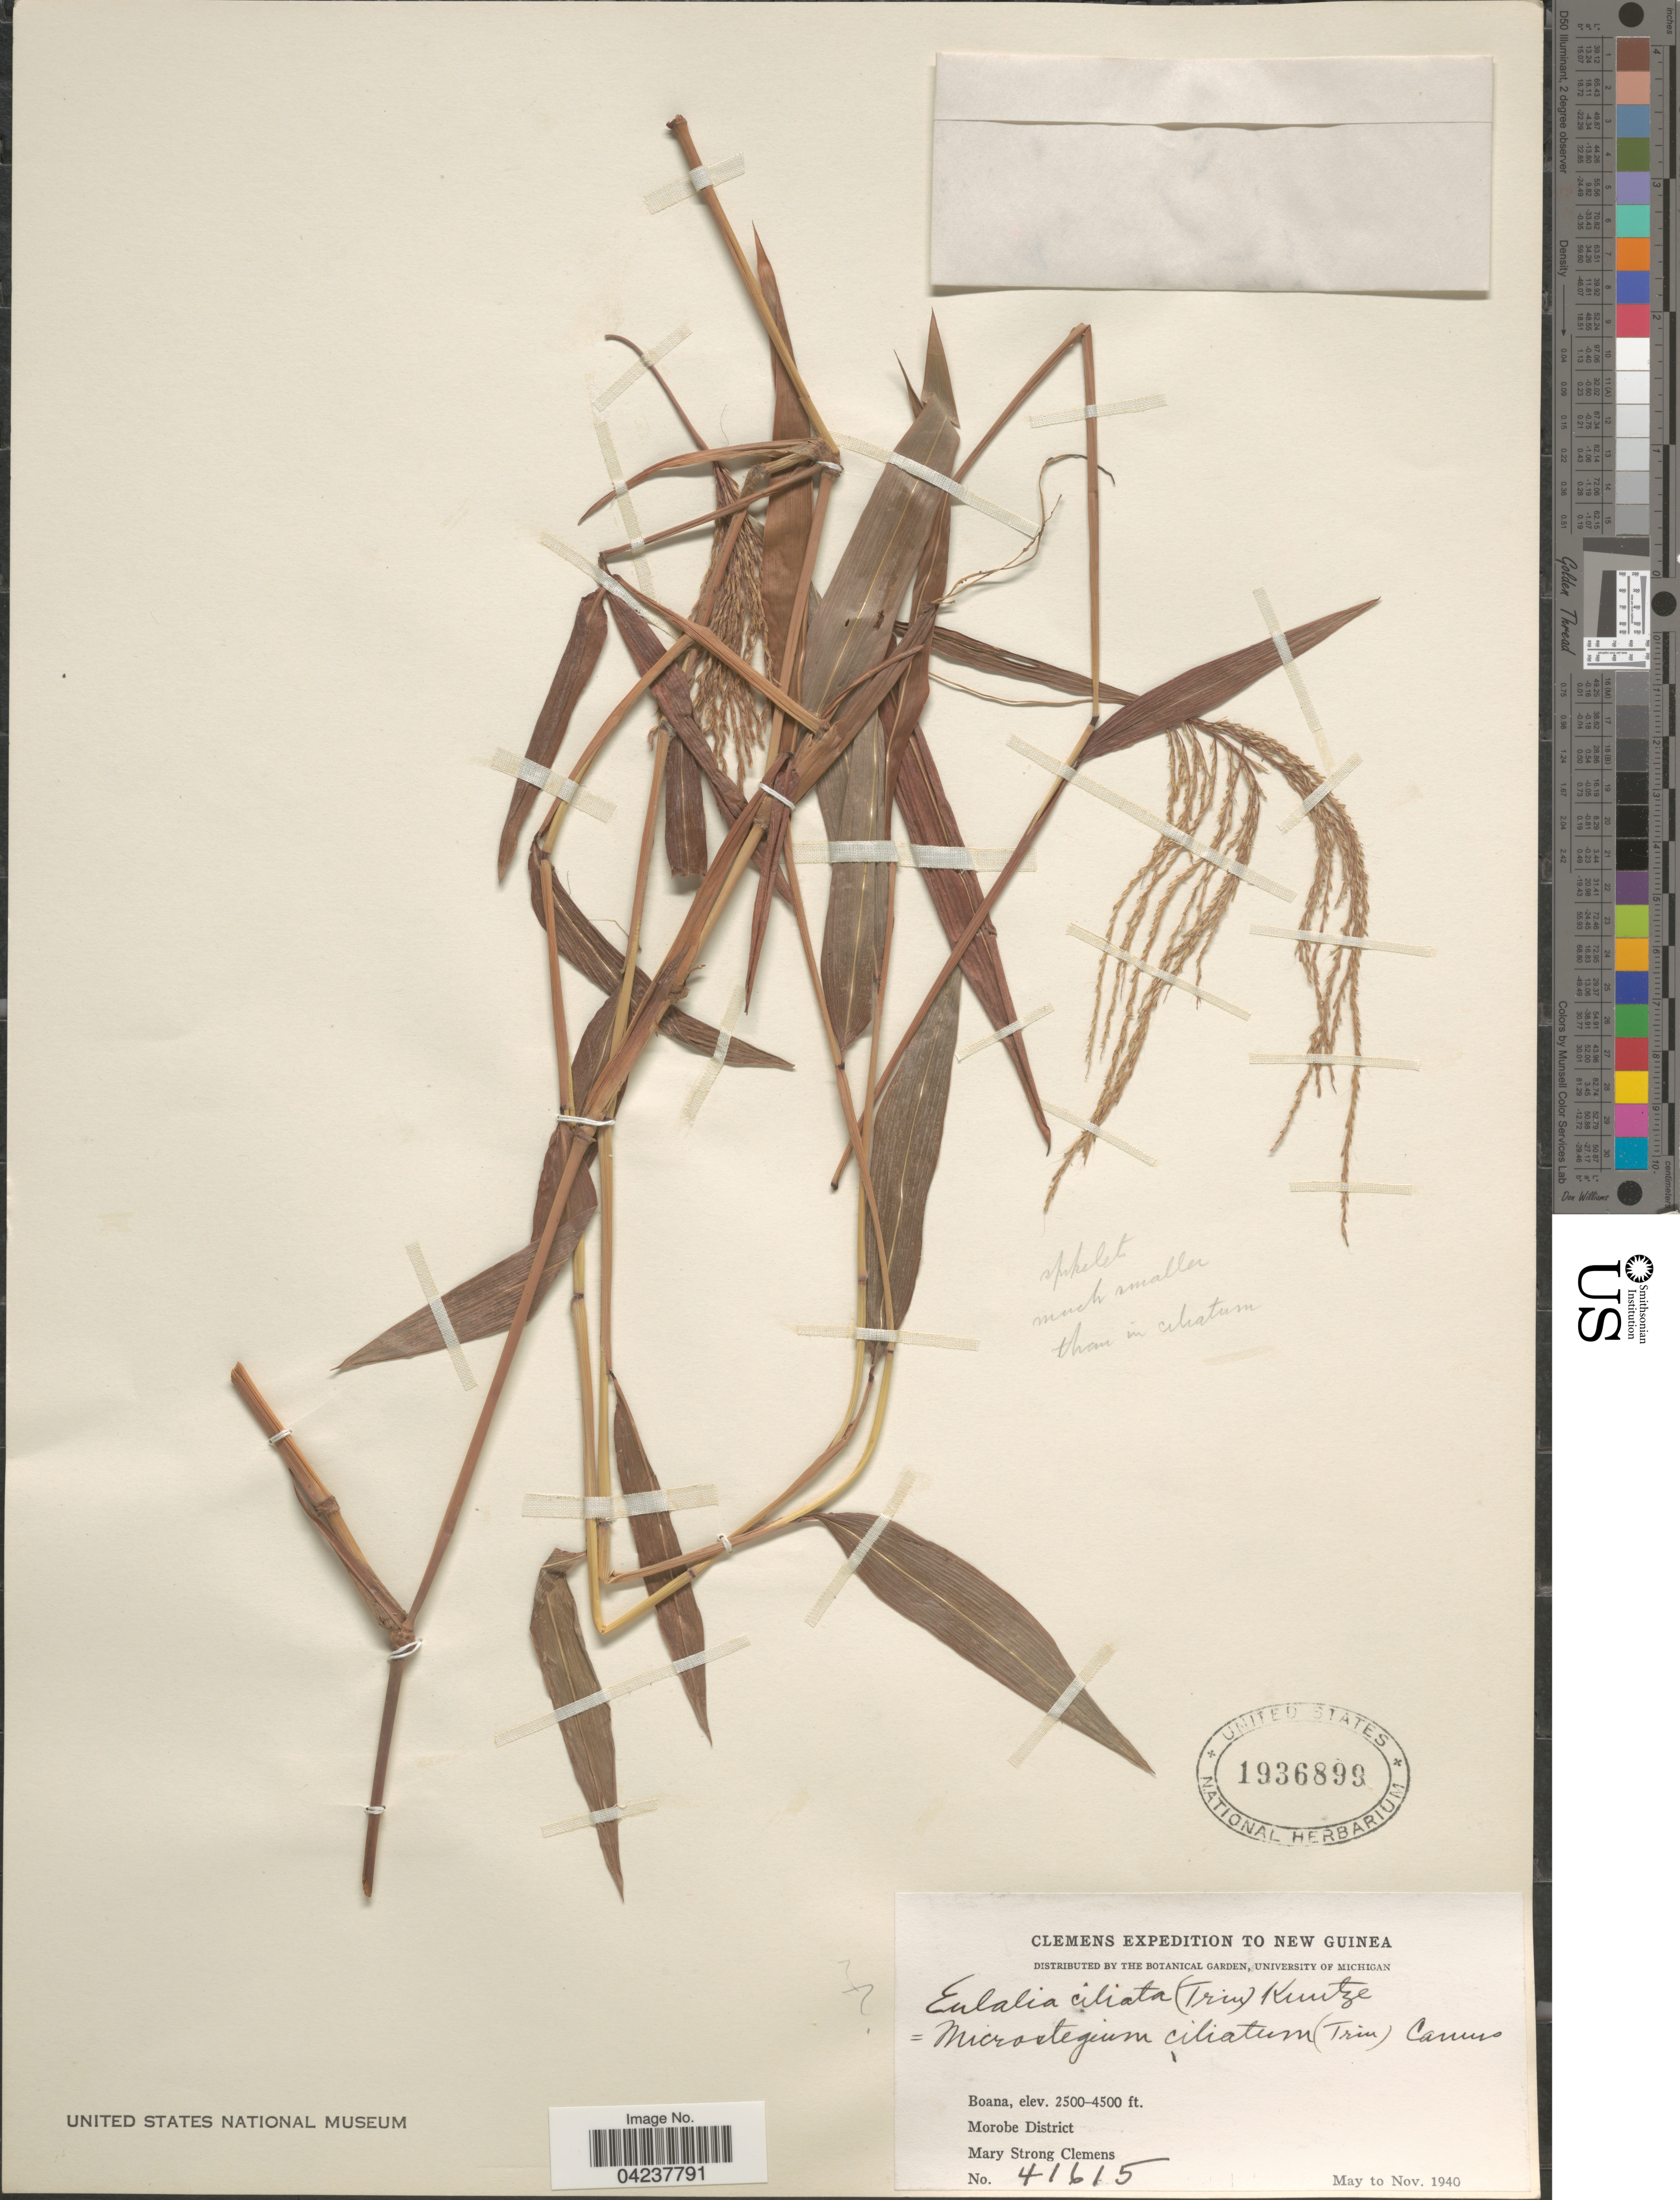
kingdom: Plantae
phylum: Tracheophyta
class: Liliopsida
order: Poales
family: Poaceae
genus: Microstegium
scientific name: Microstegium ciliatum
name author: (Trin.) A. Camus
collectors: M. S. Clemens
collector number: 41615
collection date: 1940-05/1940-11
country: Papua New Guinea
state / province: Morobe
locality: Clemens Expedition to New Guinea. Boana. Morobe District.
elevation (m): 762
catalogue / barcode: US 1936899